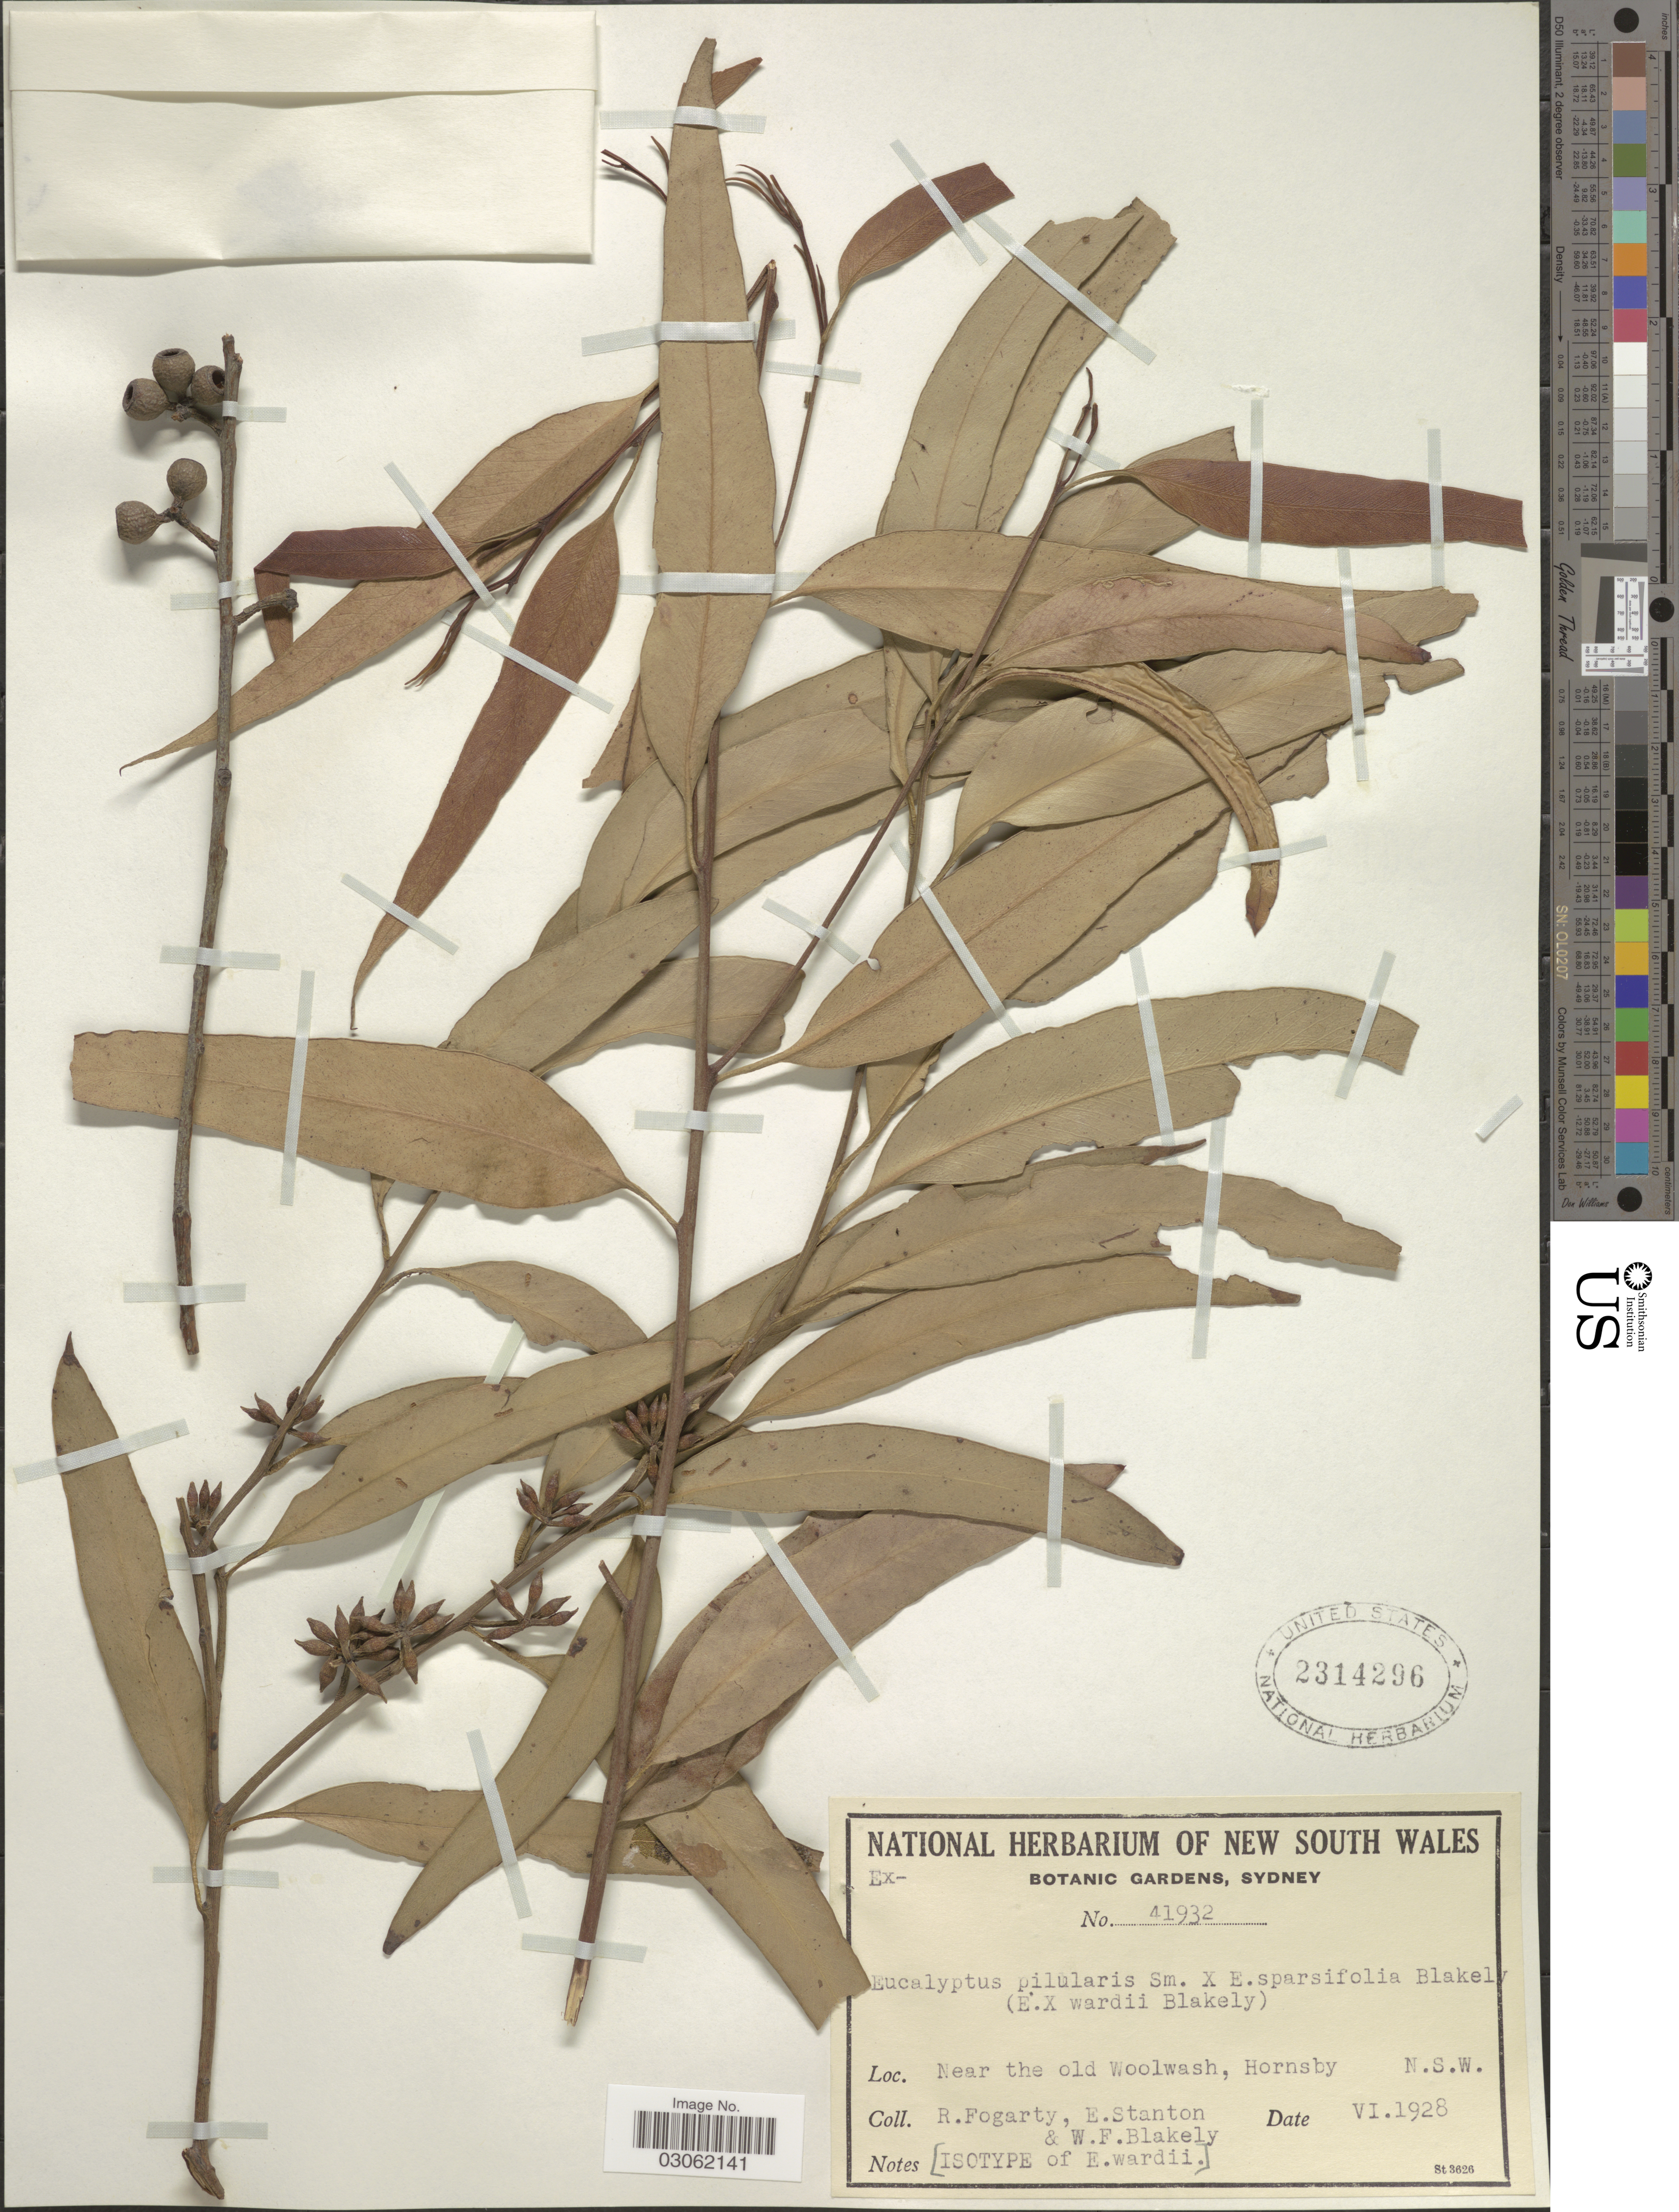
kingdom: Plantae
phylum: Tracheophyta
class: Magnoliopsida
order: Myrtales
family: Myrtaceae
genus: Eucalyptus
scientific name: Eucalyptus x wardii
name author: Blakely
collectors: R. Fogarty, E. Stanton & W. Blakely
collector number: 41932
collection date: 1928-06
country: Australia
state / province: New South Wales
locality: Near the old Woolwash, Hornsby. N. S. W.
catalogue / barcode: US 2314296